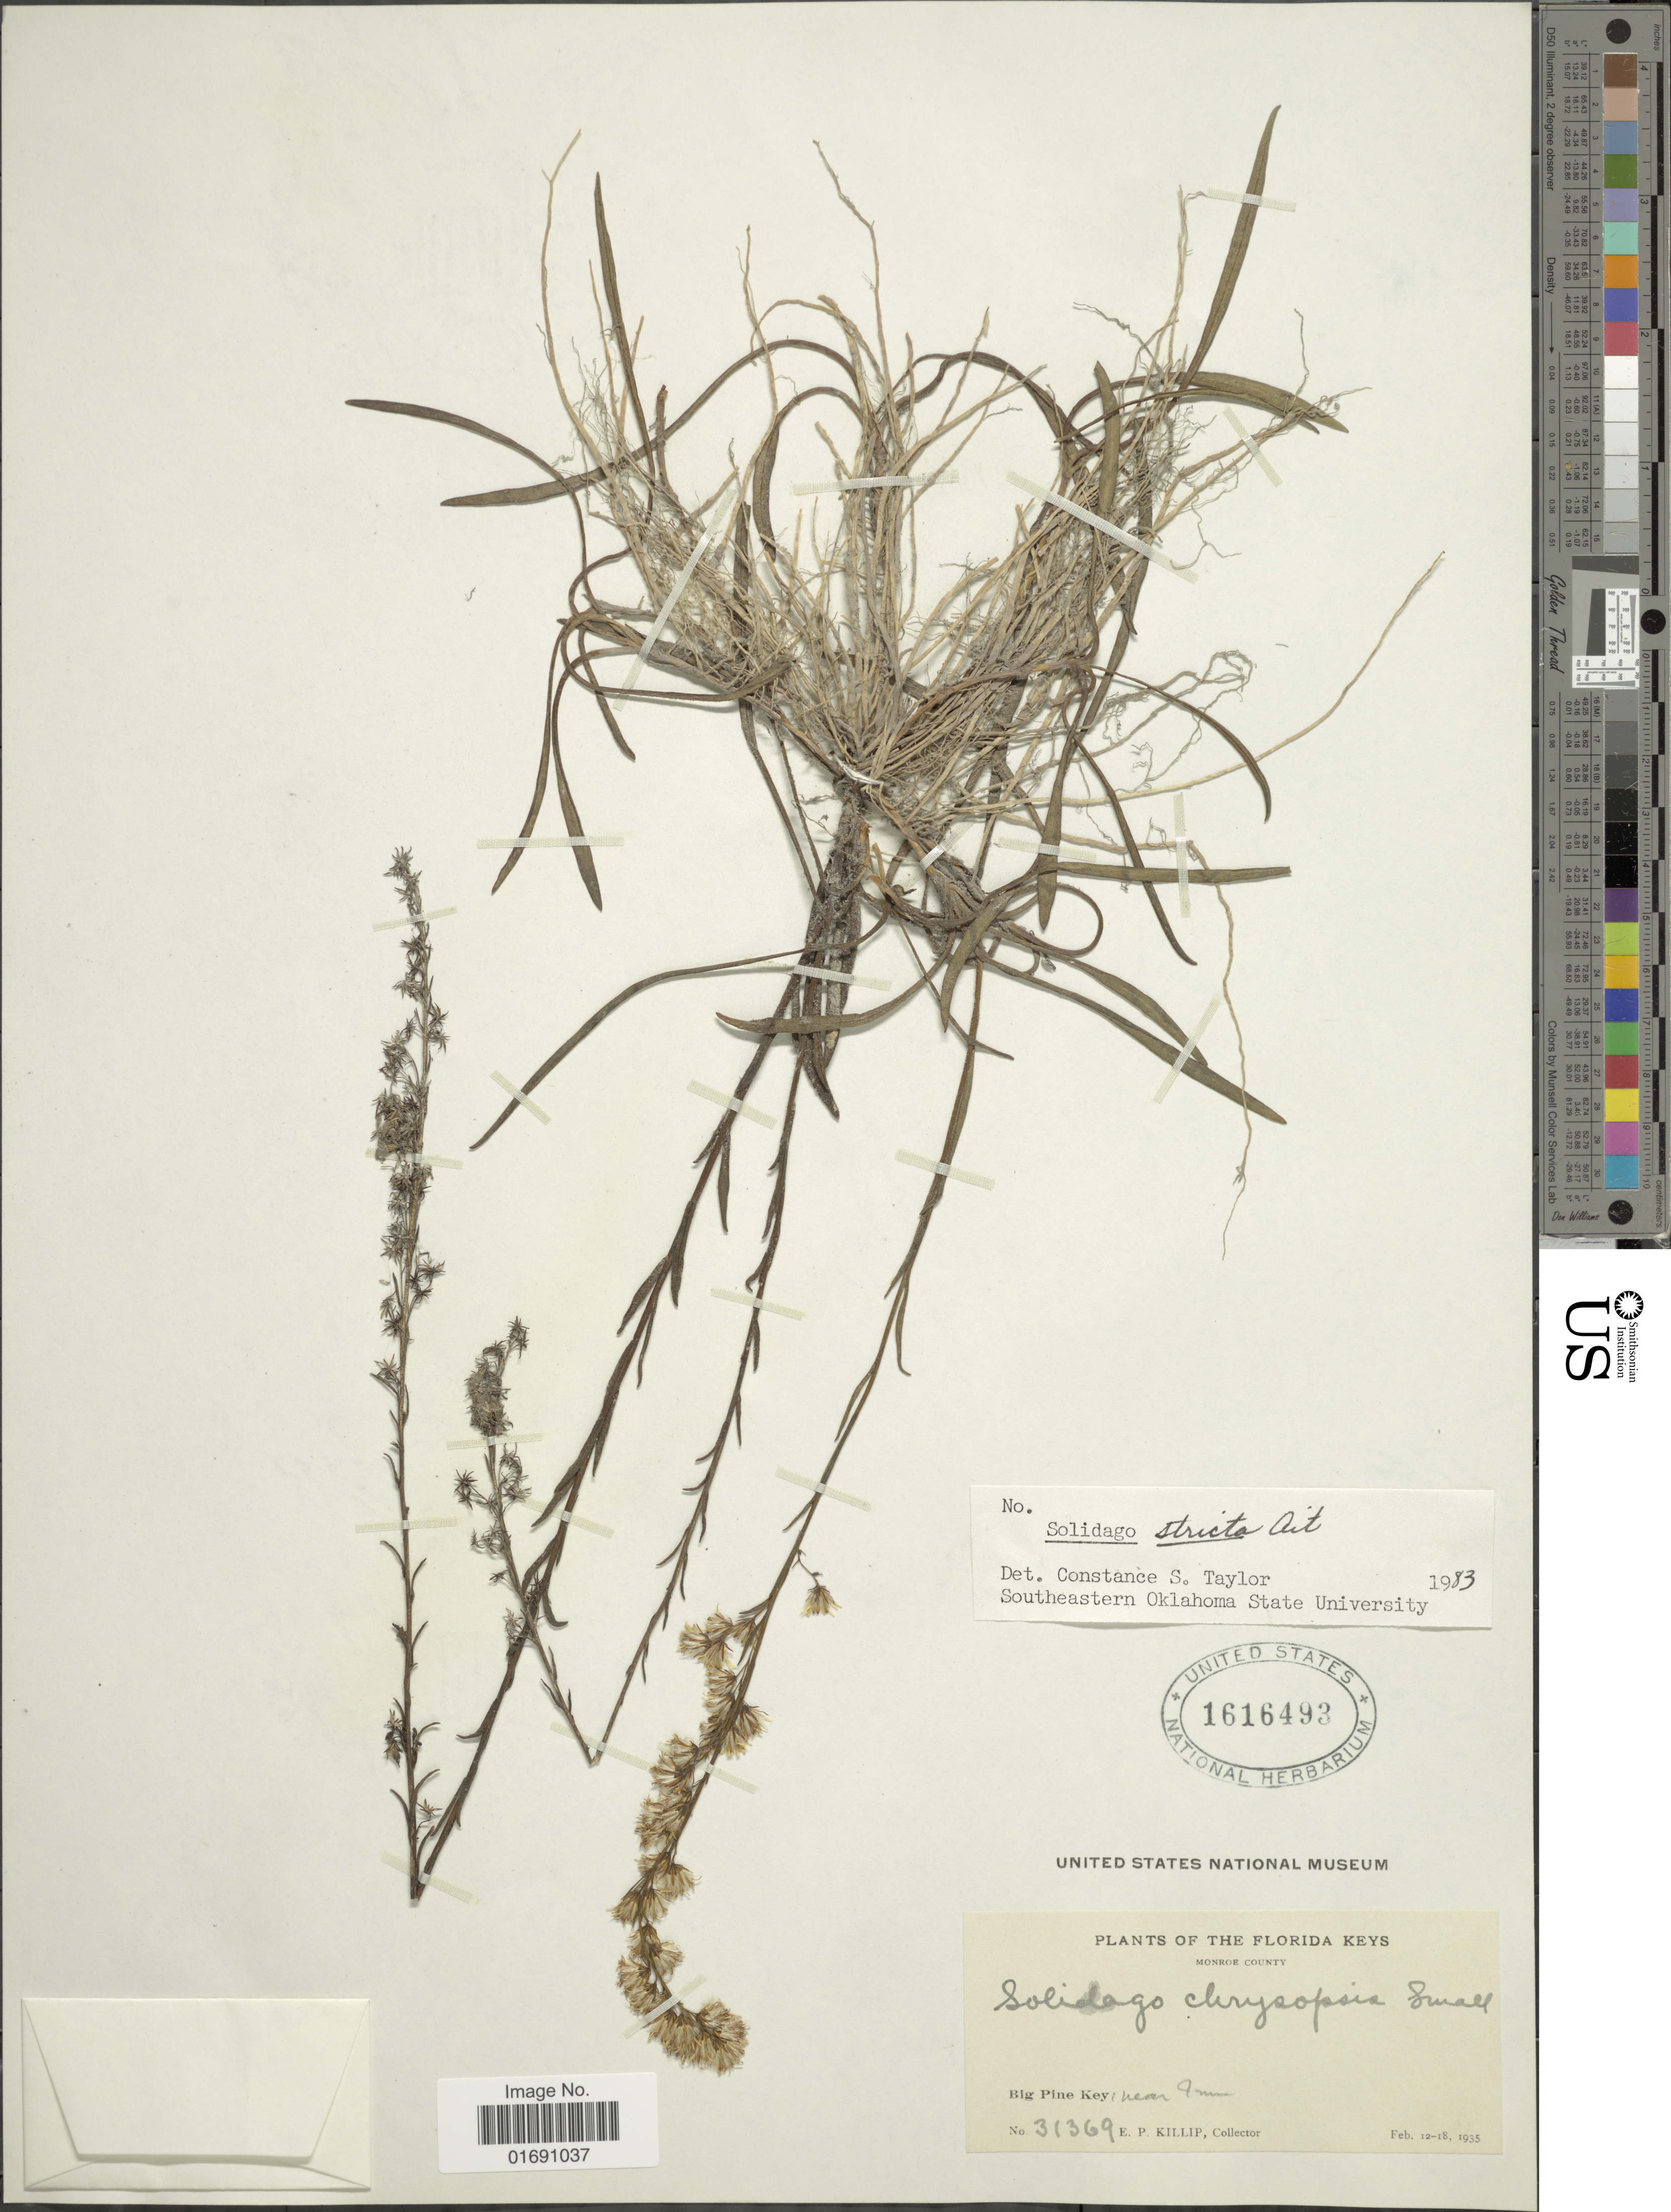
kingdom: Plantae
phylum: Tracheophyta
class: Magnoliopsida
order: Asterales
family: Asteraceae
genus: Solidago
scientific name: Solidago stricta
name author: Aiton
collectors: E. P. Killip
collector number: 31369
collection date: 1935-02-12/1935-02-18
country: United States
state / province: Florida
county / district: Monroe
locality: The Florida Keys, Big Pine Key, near Inn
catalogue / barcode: US 1616493